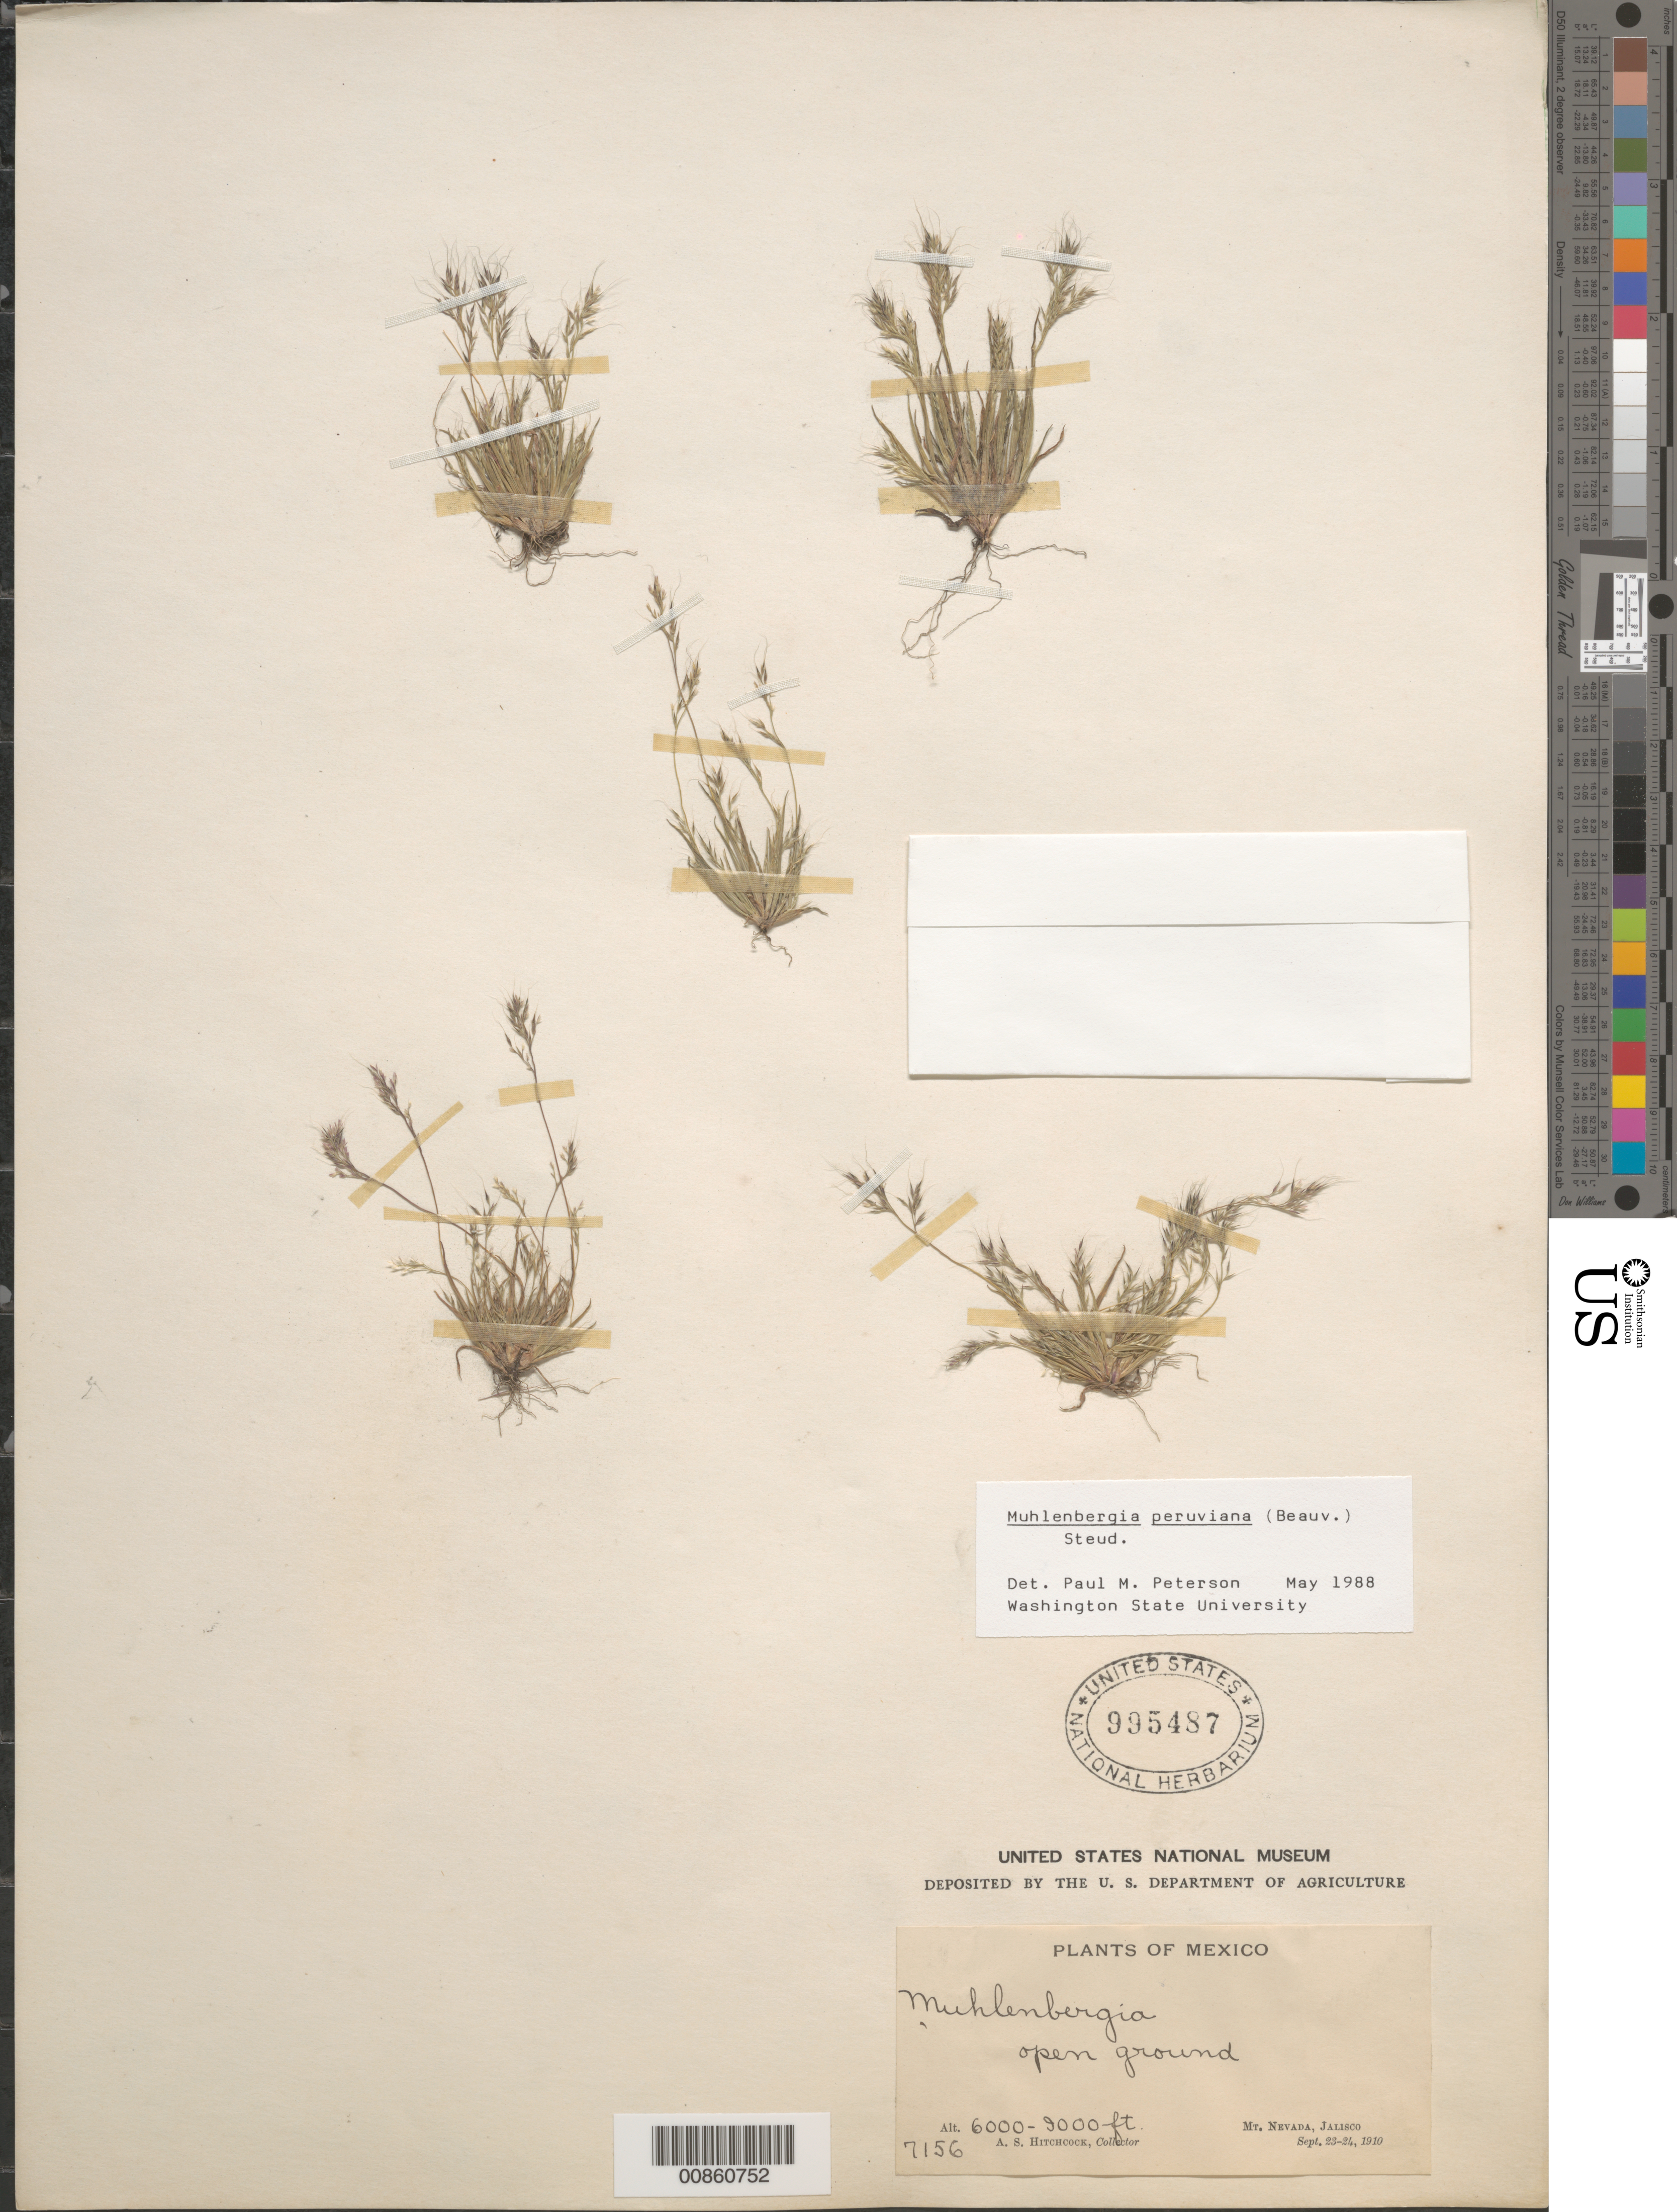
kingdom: Plantae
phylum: Tracheophyta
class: Liliopsida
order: Poales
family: Poaceae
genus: Muhlenbergia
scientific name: Muhlenbergia peruviana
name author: (P. Beauv.) Steud.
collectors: A. S. Hitchcock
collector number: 7156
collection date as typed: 23 Sep 1910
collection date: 1910-09-23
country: Mexico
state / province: Jalisco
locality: Nevado de Colima, Jal.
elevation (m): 2743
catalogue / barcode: US 995487